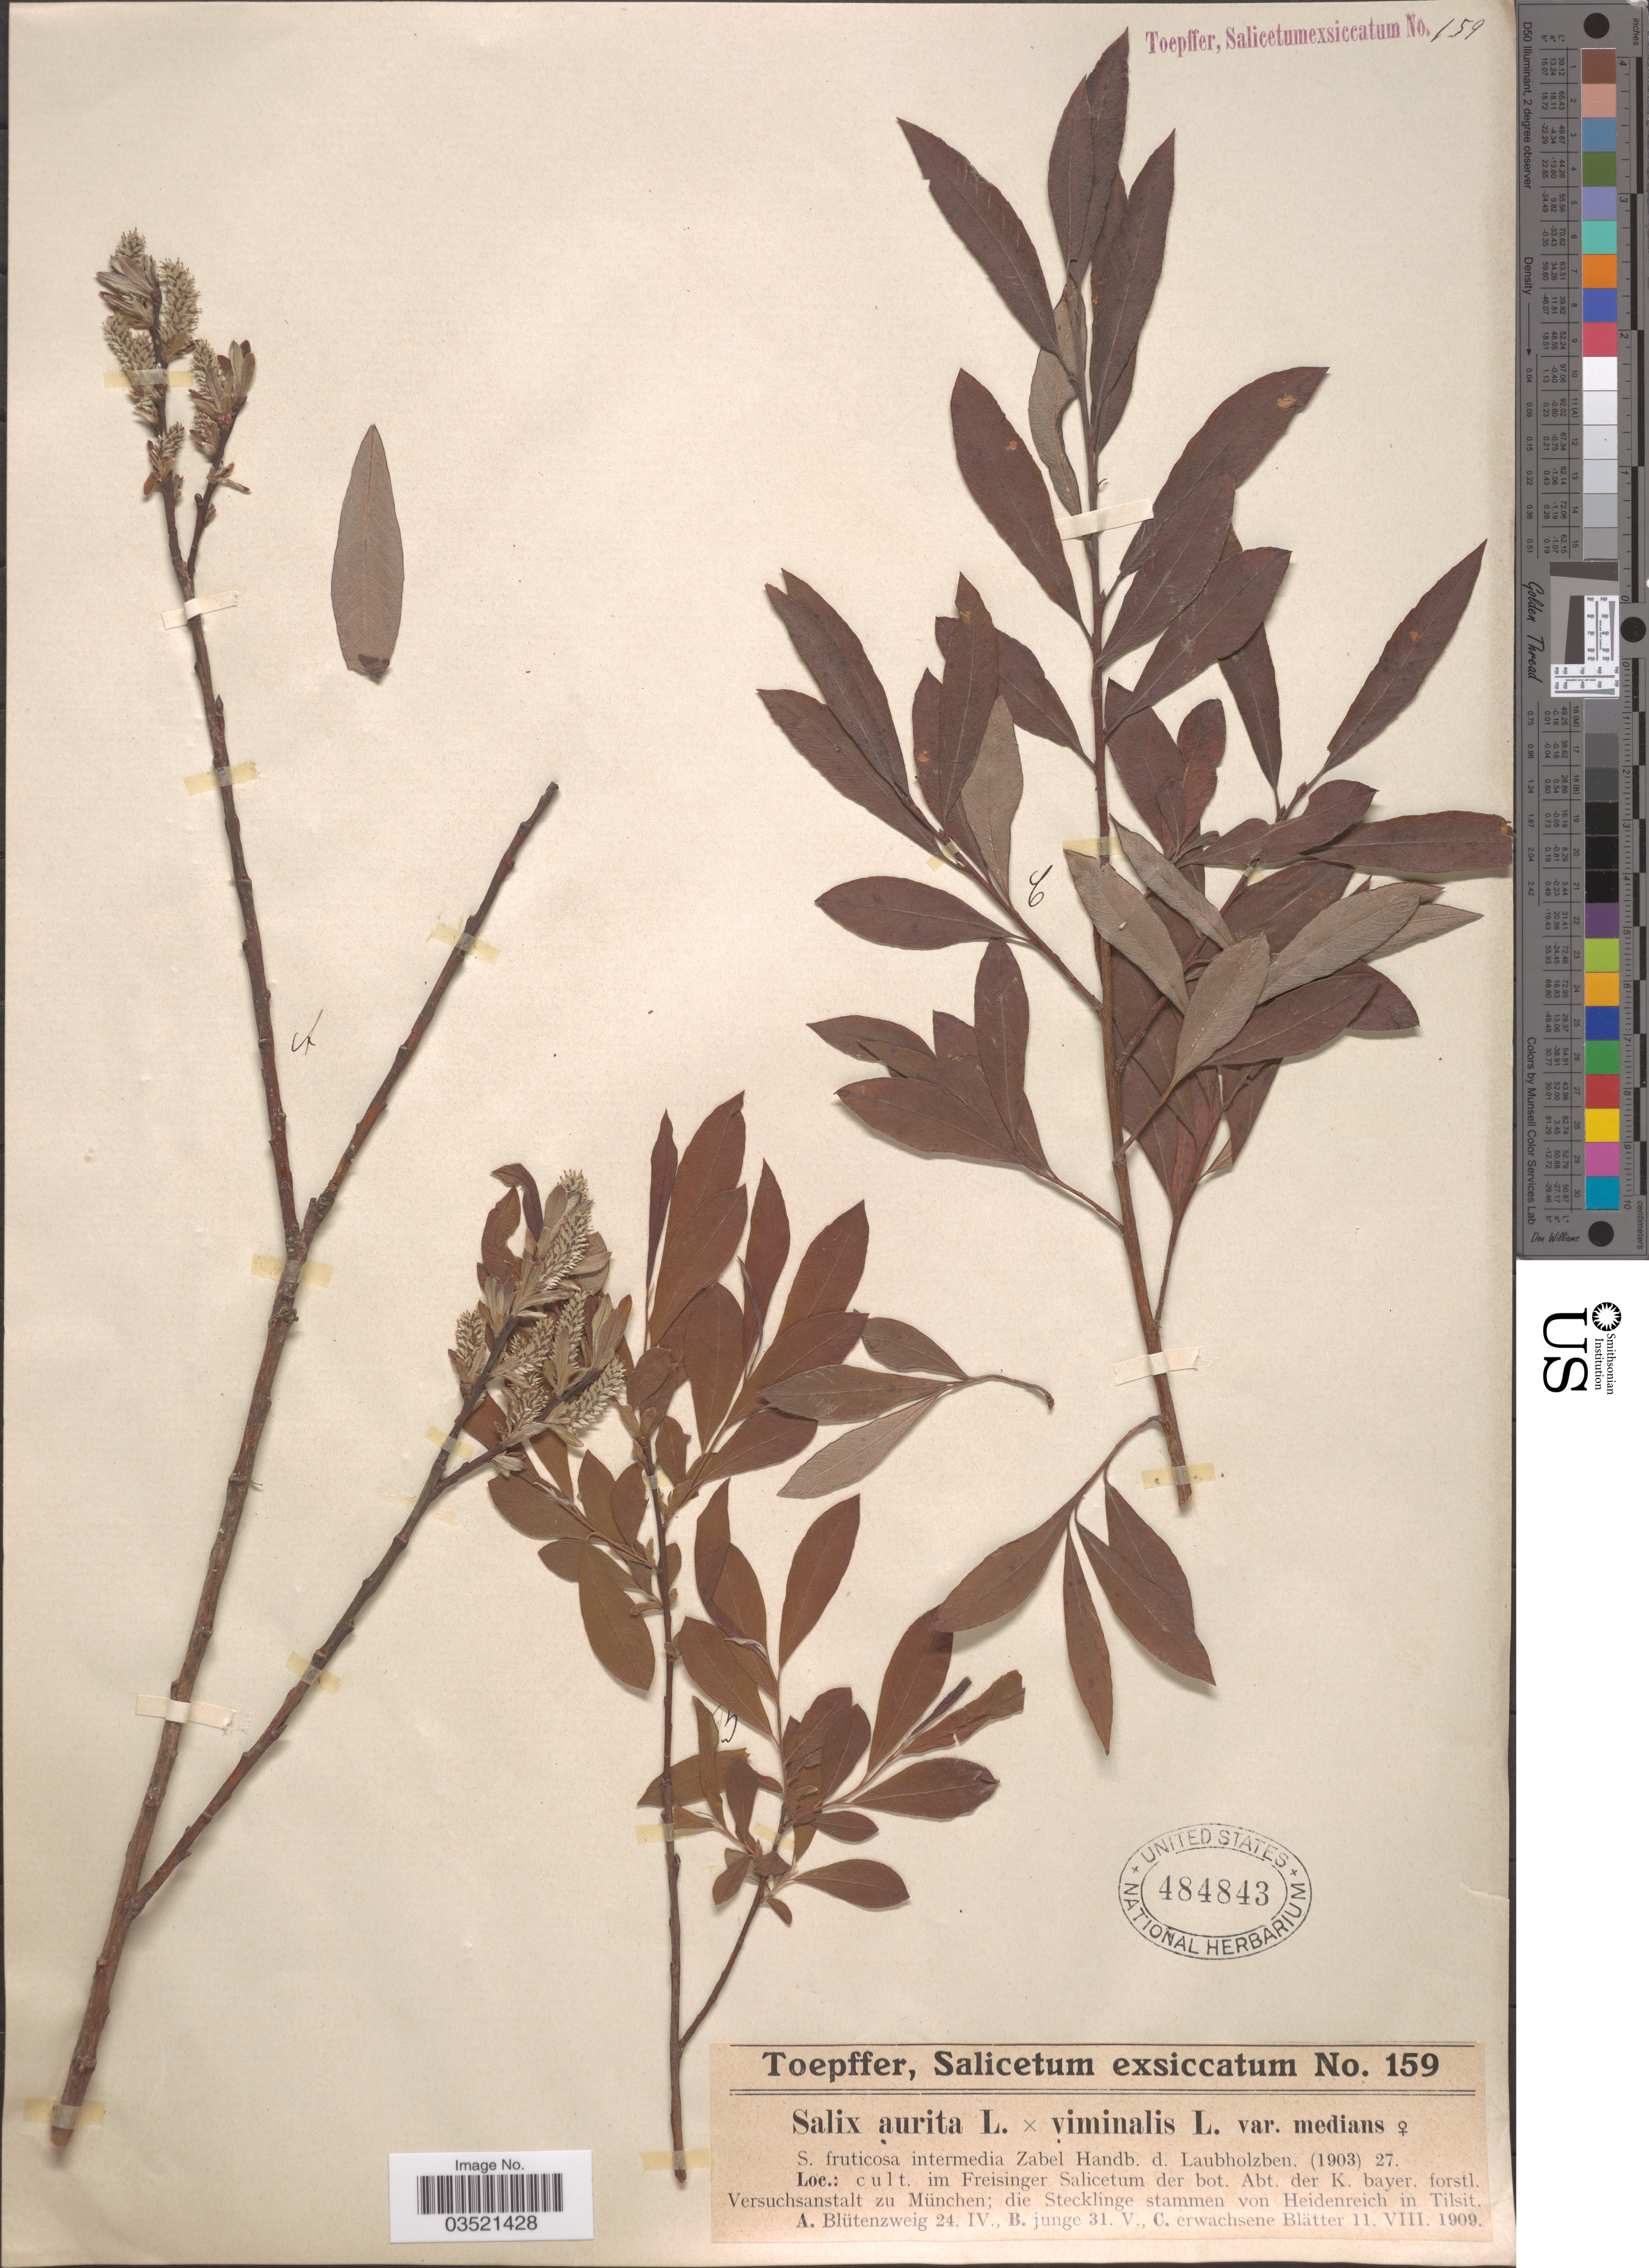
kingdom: Plantae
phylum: Tracheophyta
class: Magnoliopsida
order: Malpighiales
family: Salicaceae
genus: Salix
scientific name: Salix aurita x S. viminalis var. medians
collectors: A. Toepffer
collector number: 159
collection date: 1909-04-24/1909-08-11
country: Germany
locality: Cult. im Freisinger Salicetum der bot. Abt. der K. bayer. forstl. Versuchsanstalt zu München; die Stecklinge stammen von Heidenreich in Tilsit.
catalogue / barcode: US 484843